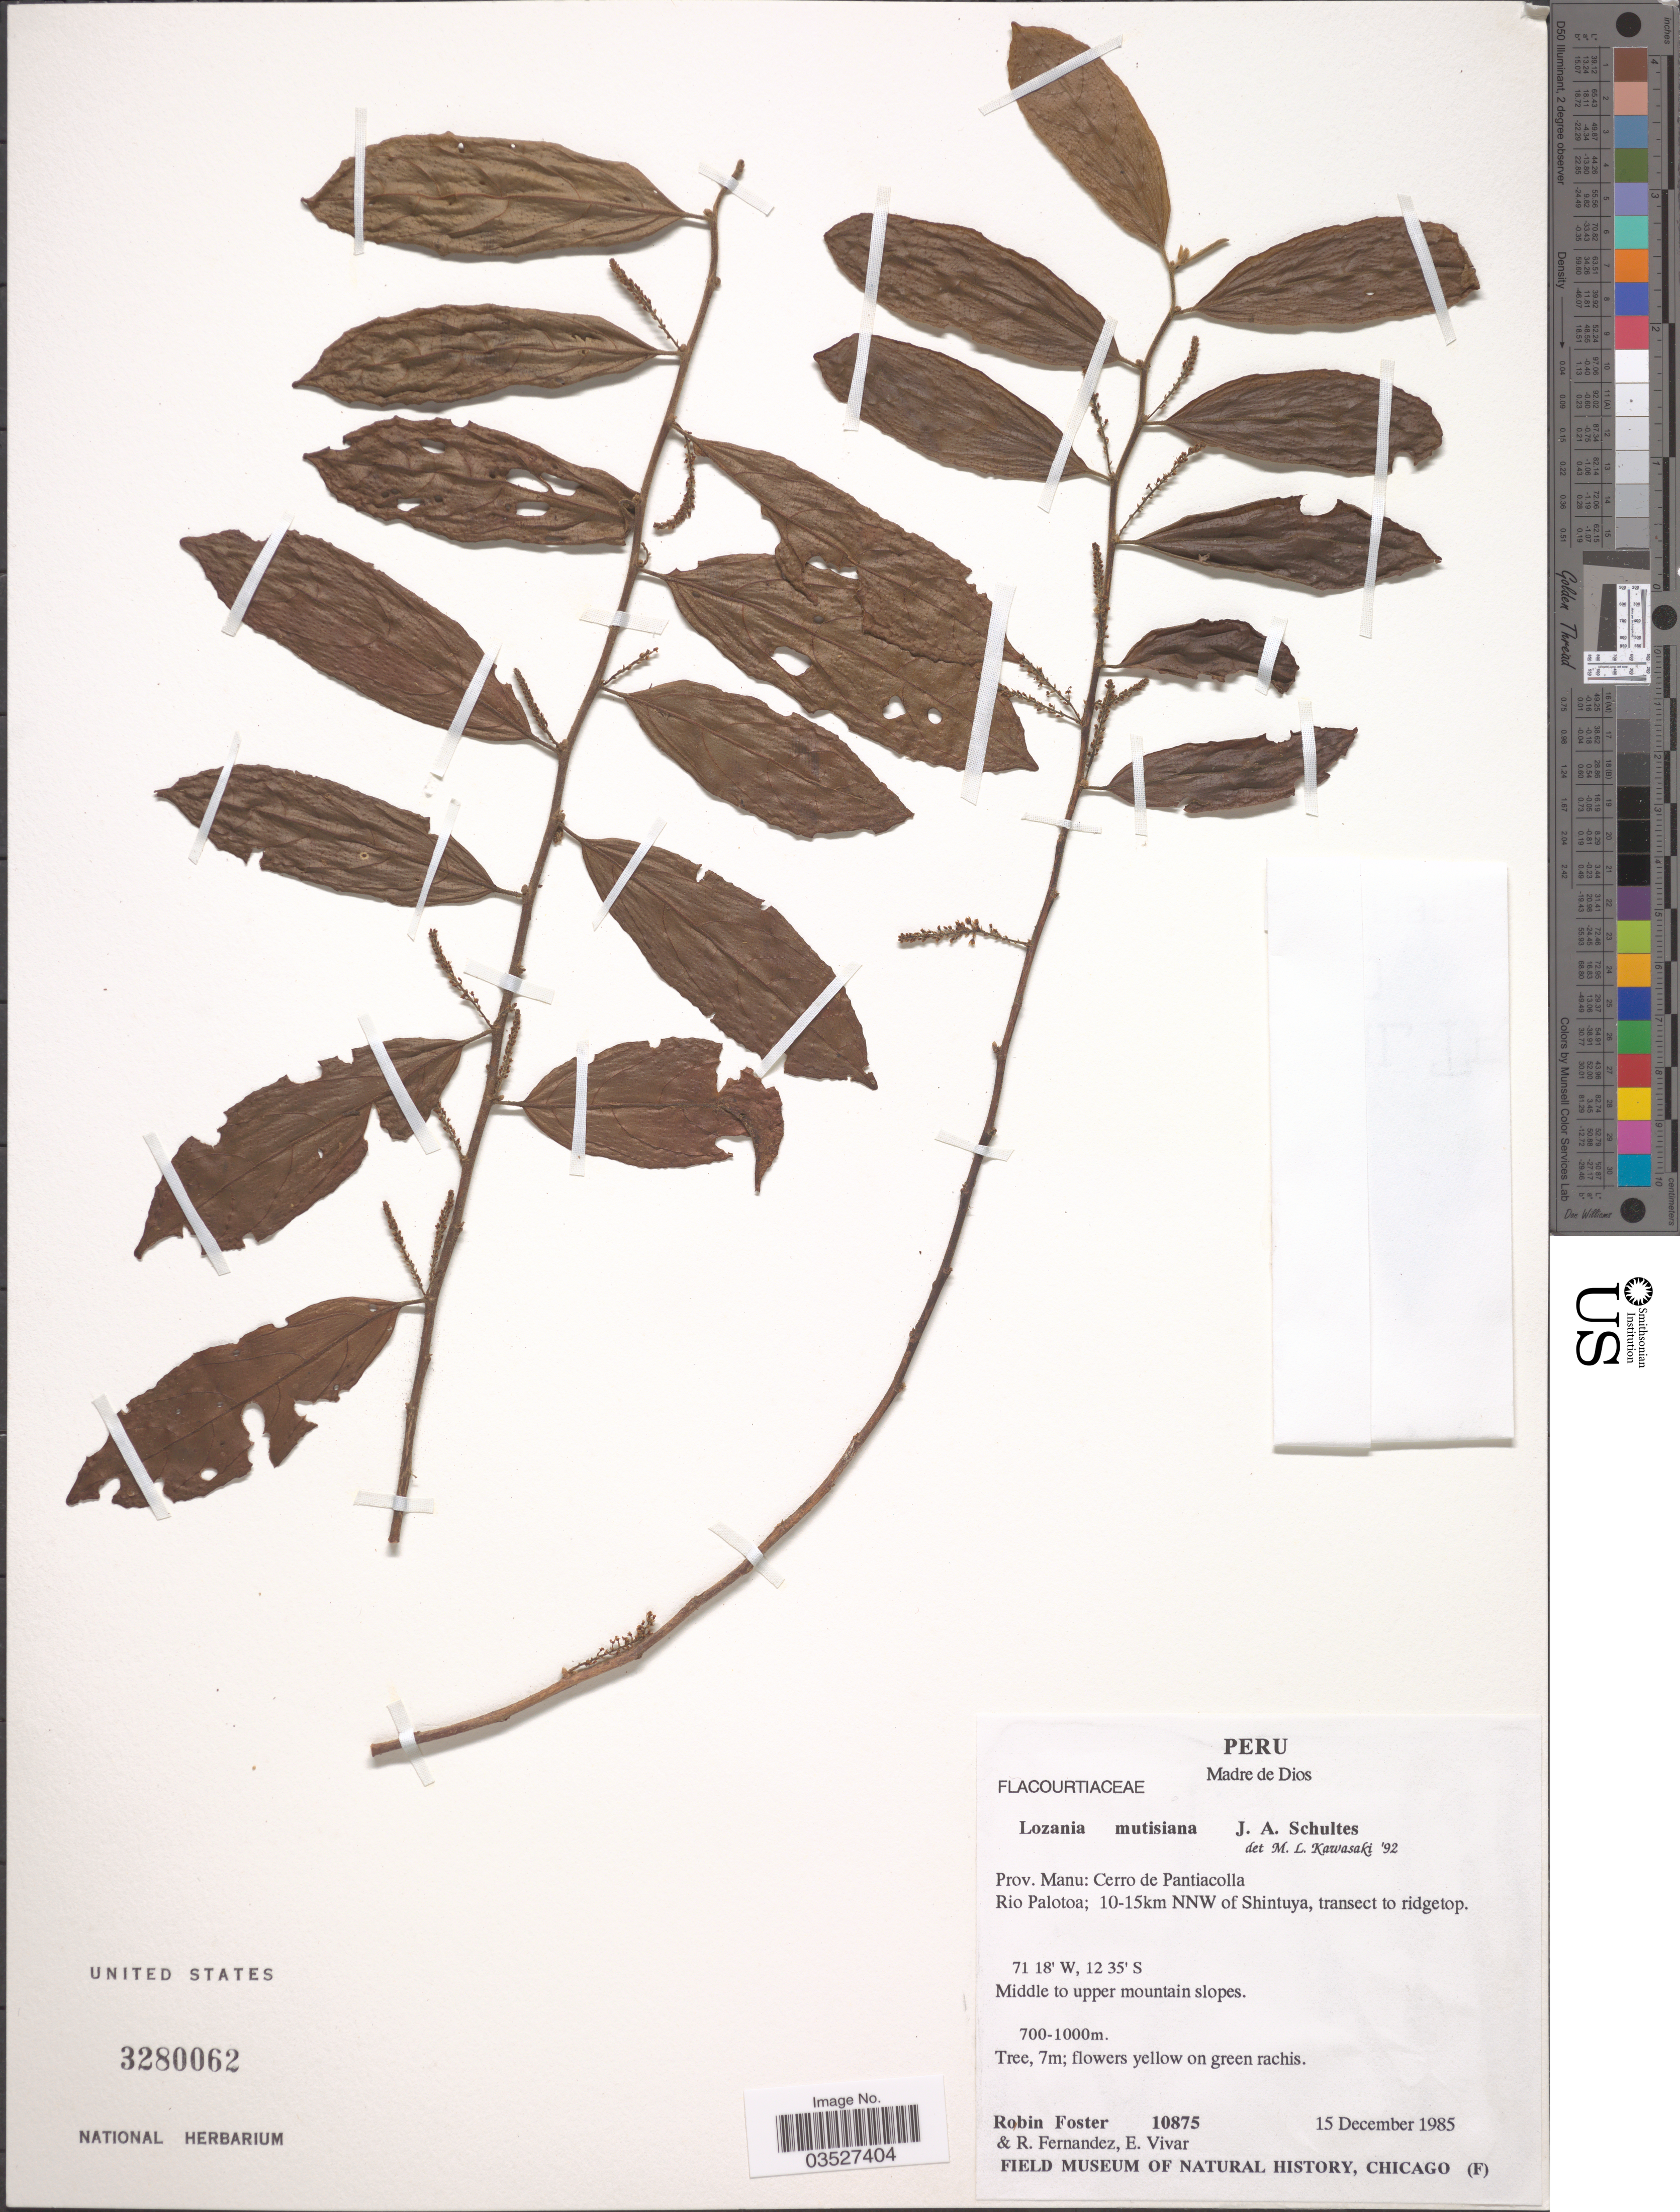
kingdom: Plantae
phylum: Tracheophyta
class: Magnoliopsida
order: Malpighiales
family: Lacistemataceae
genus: Lozania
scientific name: Lozania mutisiana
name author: Schult. in Roem. & Schult.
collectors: R. B. Foster, R. Fernandez & E. Vivar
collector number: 10875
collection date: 1985-12-15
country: Peru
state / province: Madre de Dios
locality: Prov. Manu: Cerro de Pantiacolla. Rio Palotoa; 10-15 km NNW of Shintuya, transect to ridgetop. Middle to upper mountain slopes.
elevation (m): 700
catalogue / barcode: US 3280062